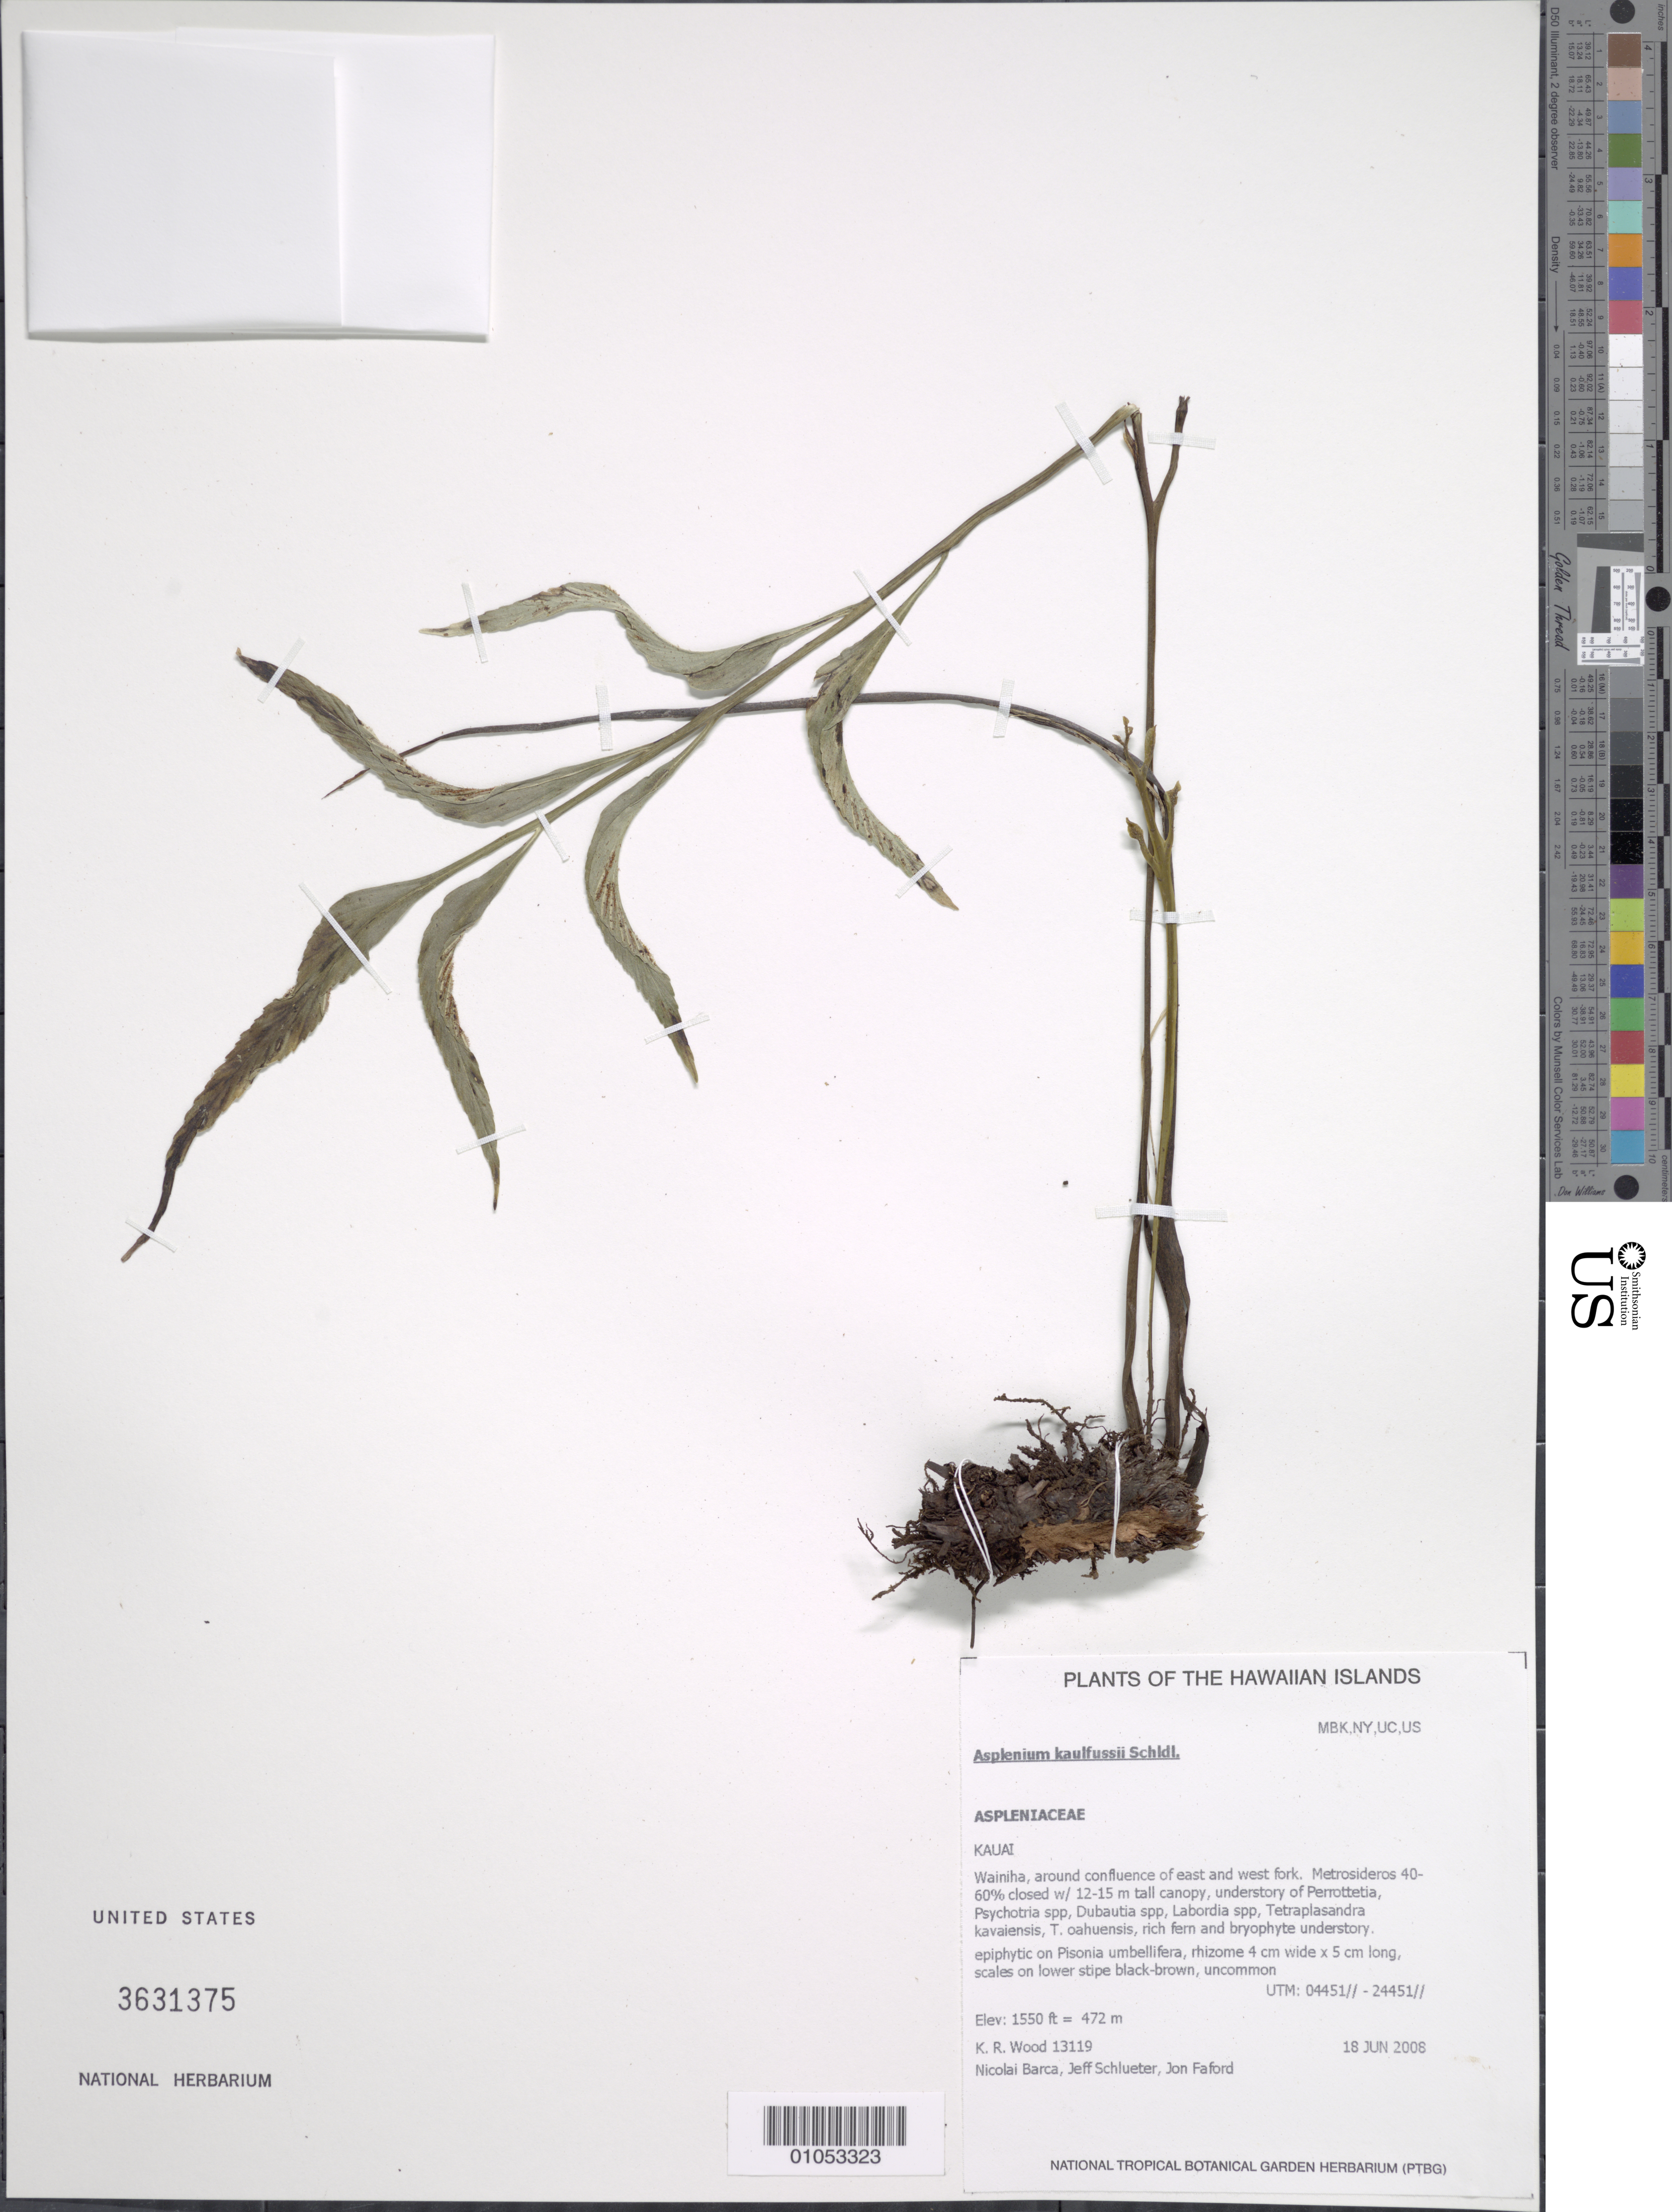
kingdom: Plantae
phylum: Tracheophyta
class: Polypodiopsida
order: Polypodiales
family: Aspleniaceae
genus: Asplenium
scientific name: Asplenium kaulfussii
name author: Schltdl.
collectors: K. R. Wood, N. Barca, J. Schlueter & J. Faford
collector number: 13119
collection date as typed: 18 Jun 2008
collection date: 2008-06-18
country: United States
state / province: Hawaii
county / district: Kauai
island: Kaua'i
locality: Wainiha, around confluence of east and west fork.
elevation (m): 472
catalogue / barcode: US 3631375